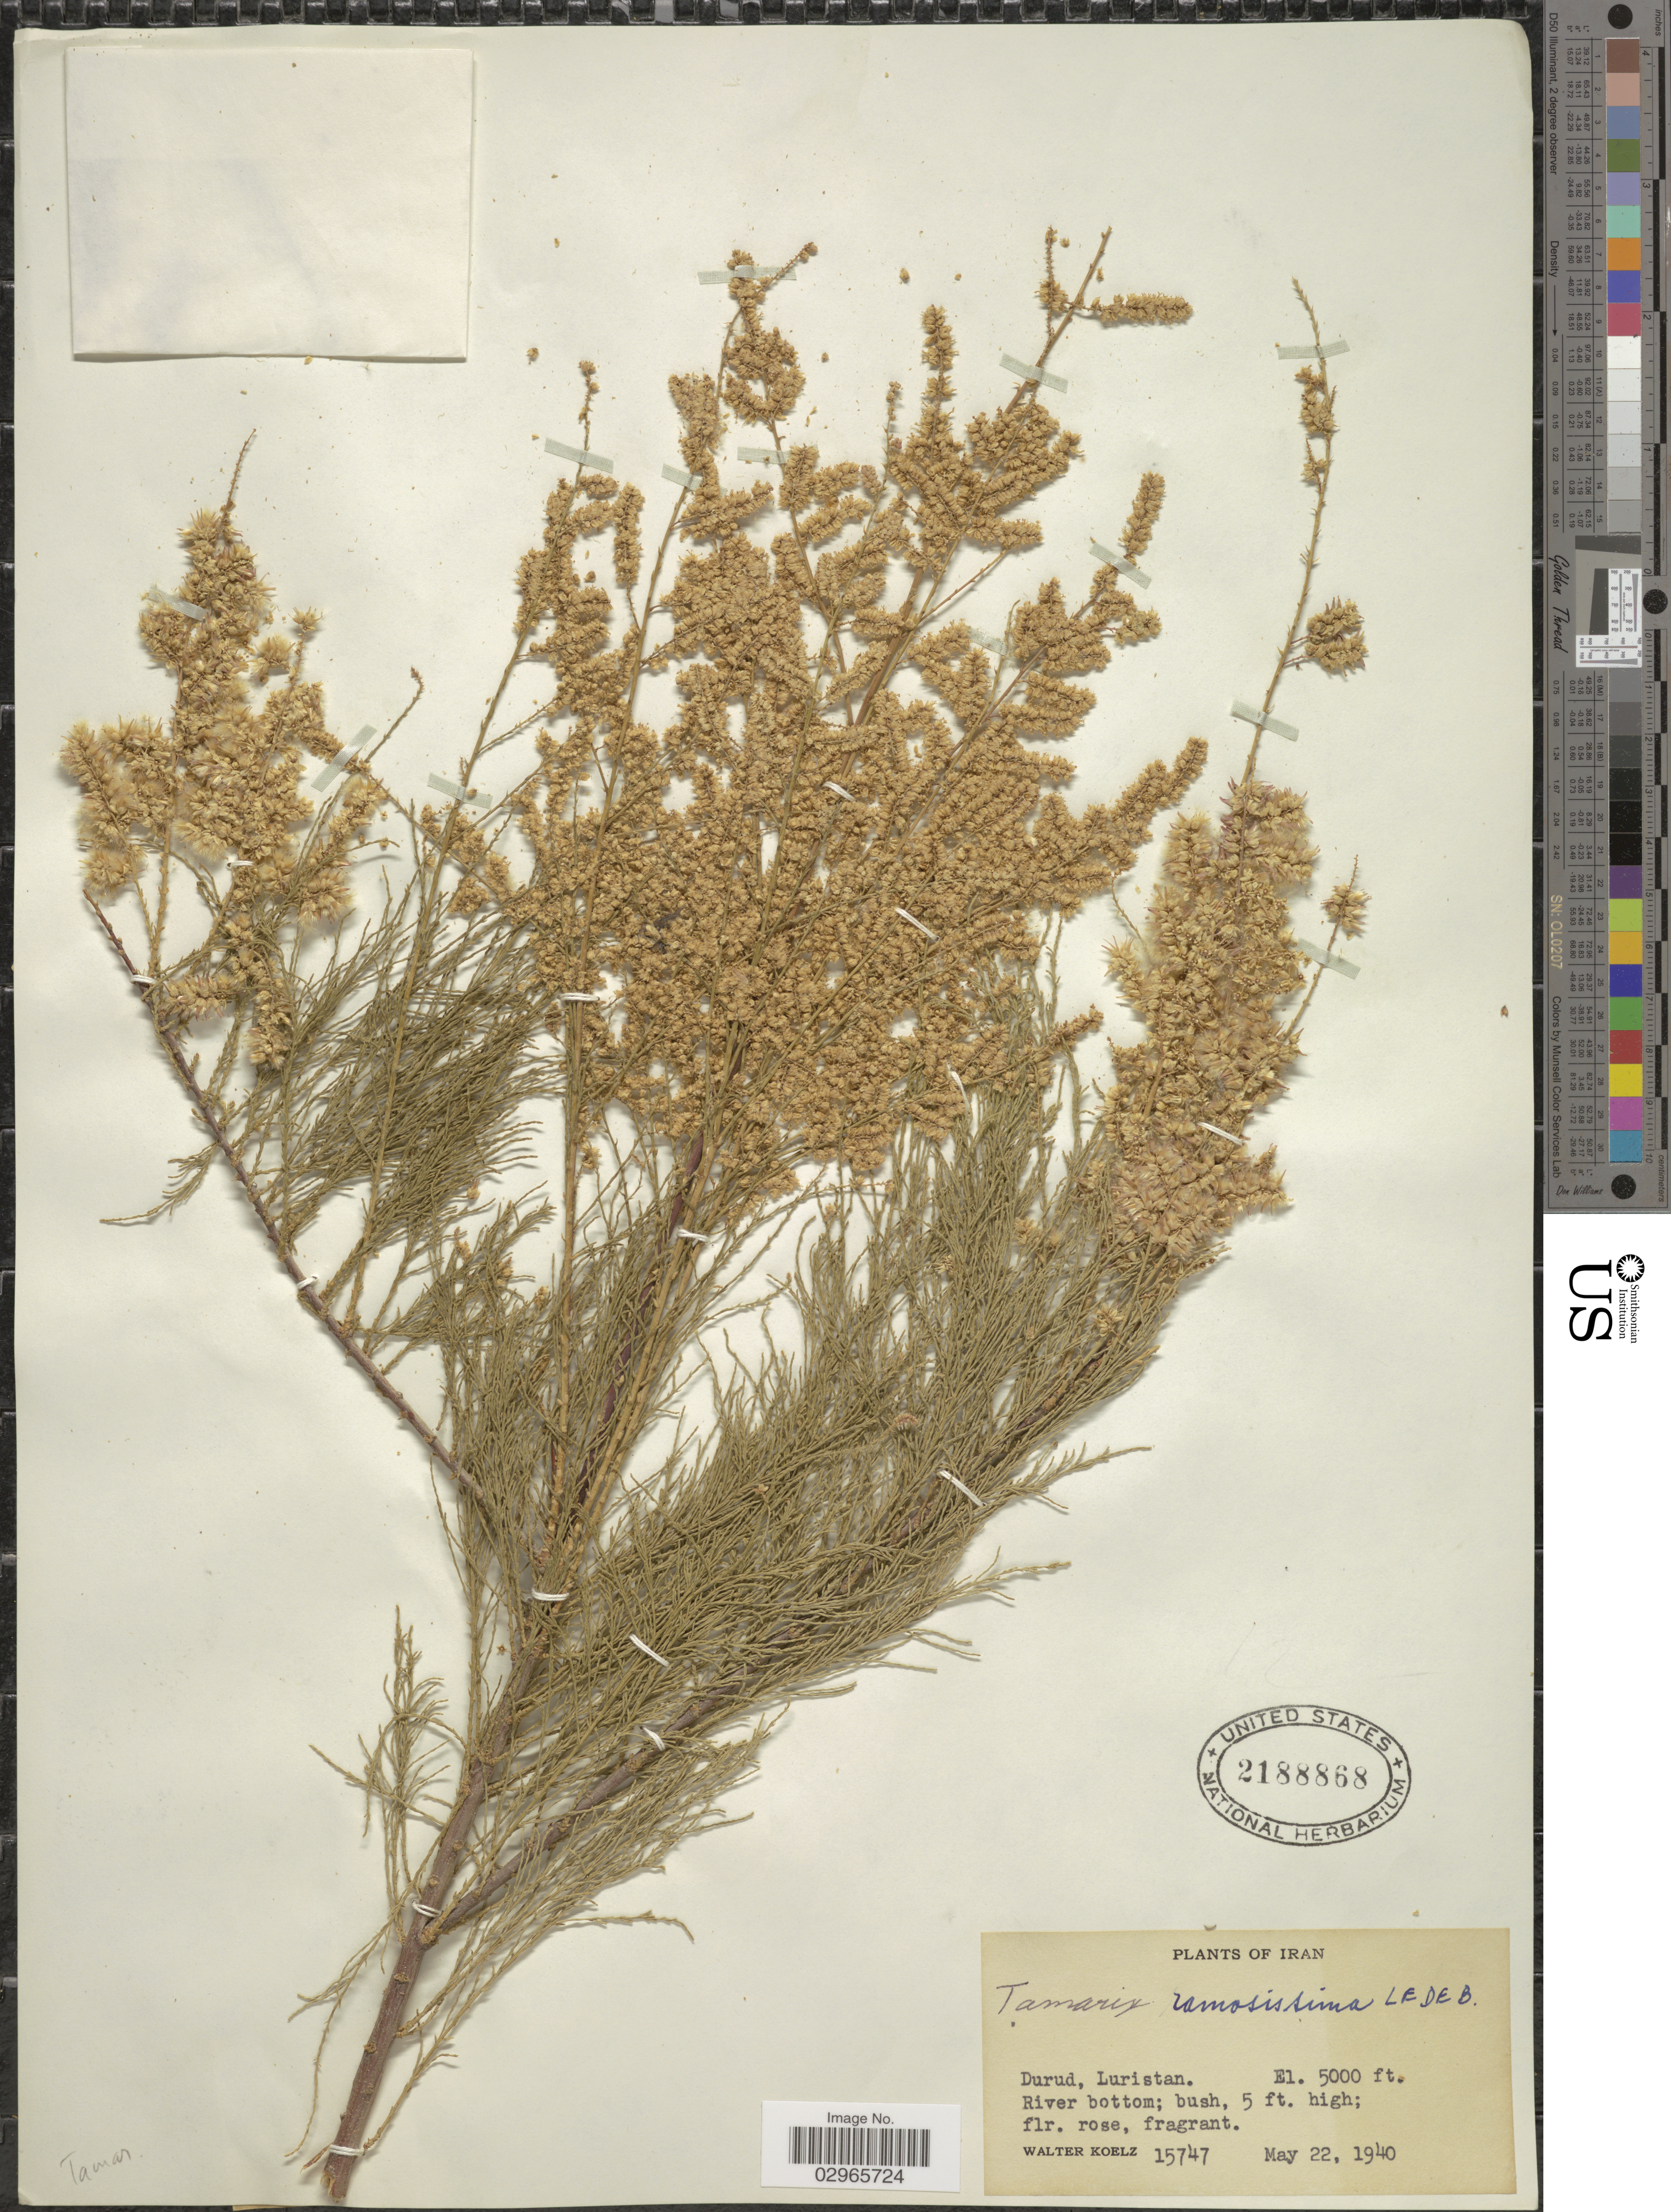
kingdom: Plantae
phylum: Tracheophyta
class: Magnoliopsida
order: Caryophyllales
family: Tamaricaceae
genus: Tamarix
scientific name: Tamarix ramosissima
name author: Ledeb.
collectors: W. N. Koelz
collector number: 15747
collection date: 1940-05-22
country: Iran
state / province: Lorestan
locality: Durud, Luristan.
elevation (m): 1524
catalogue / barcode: US 2188868